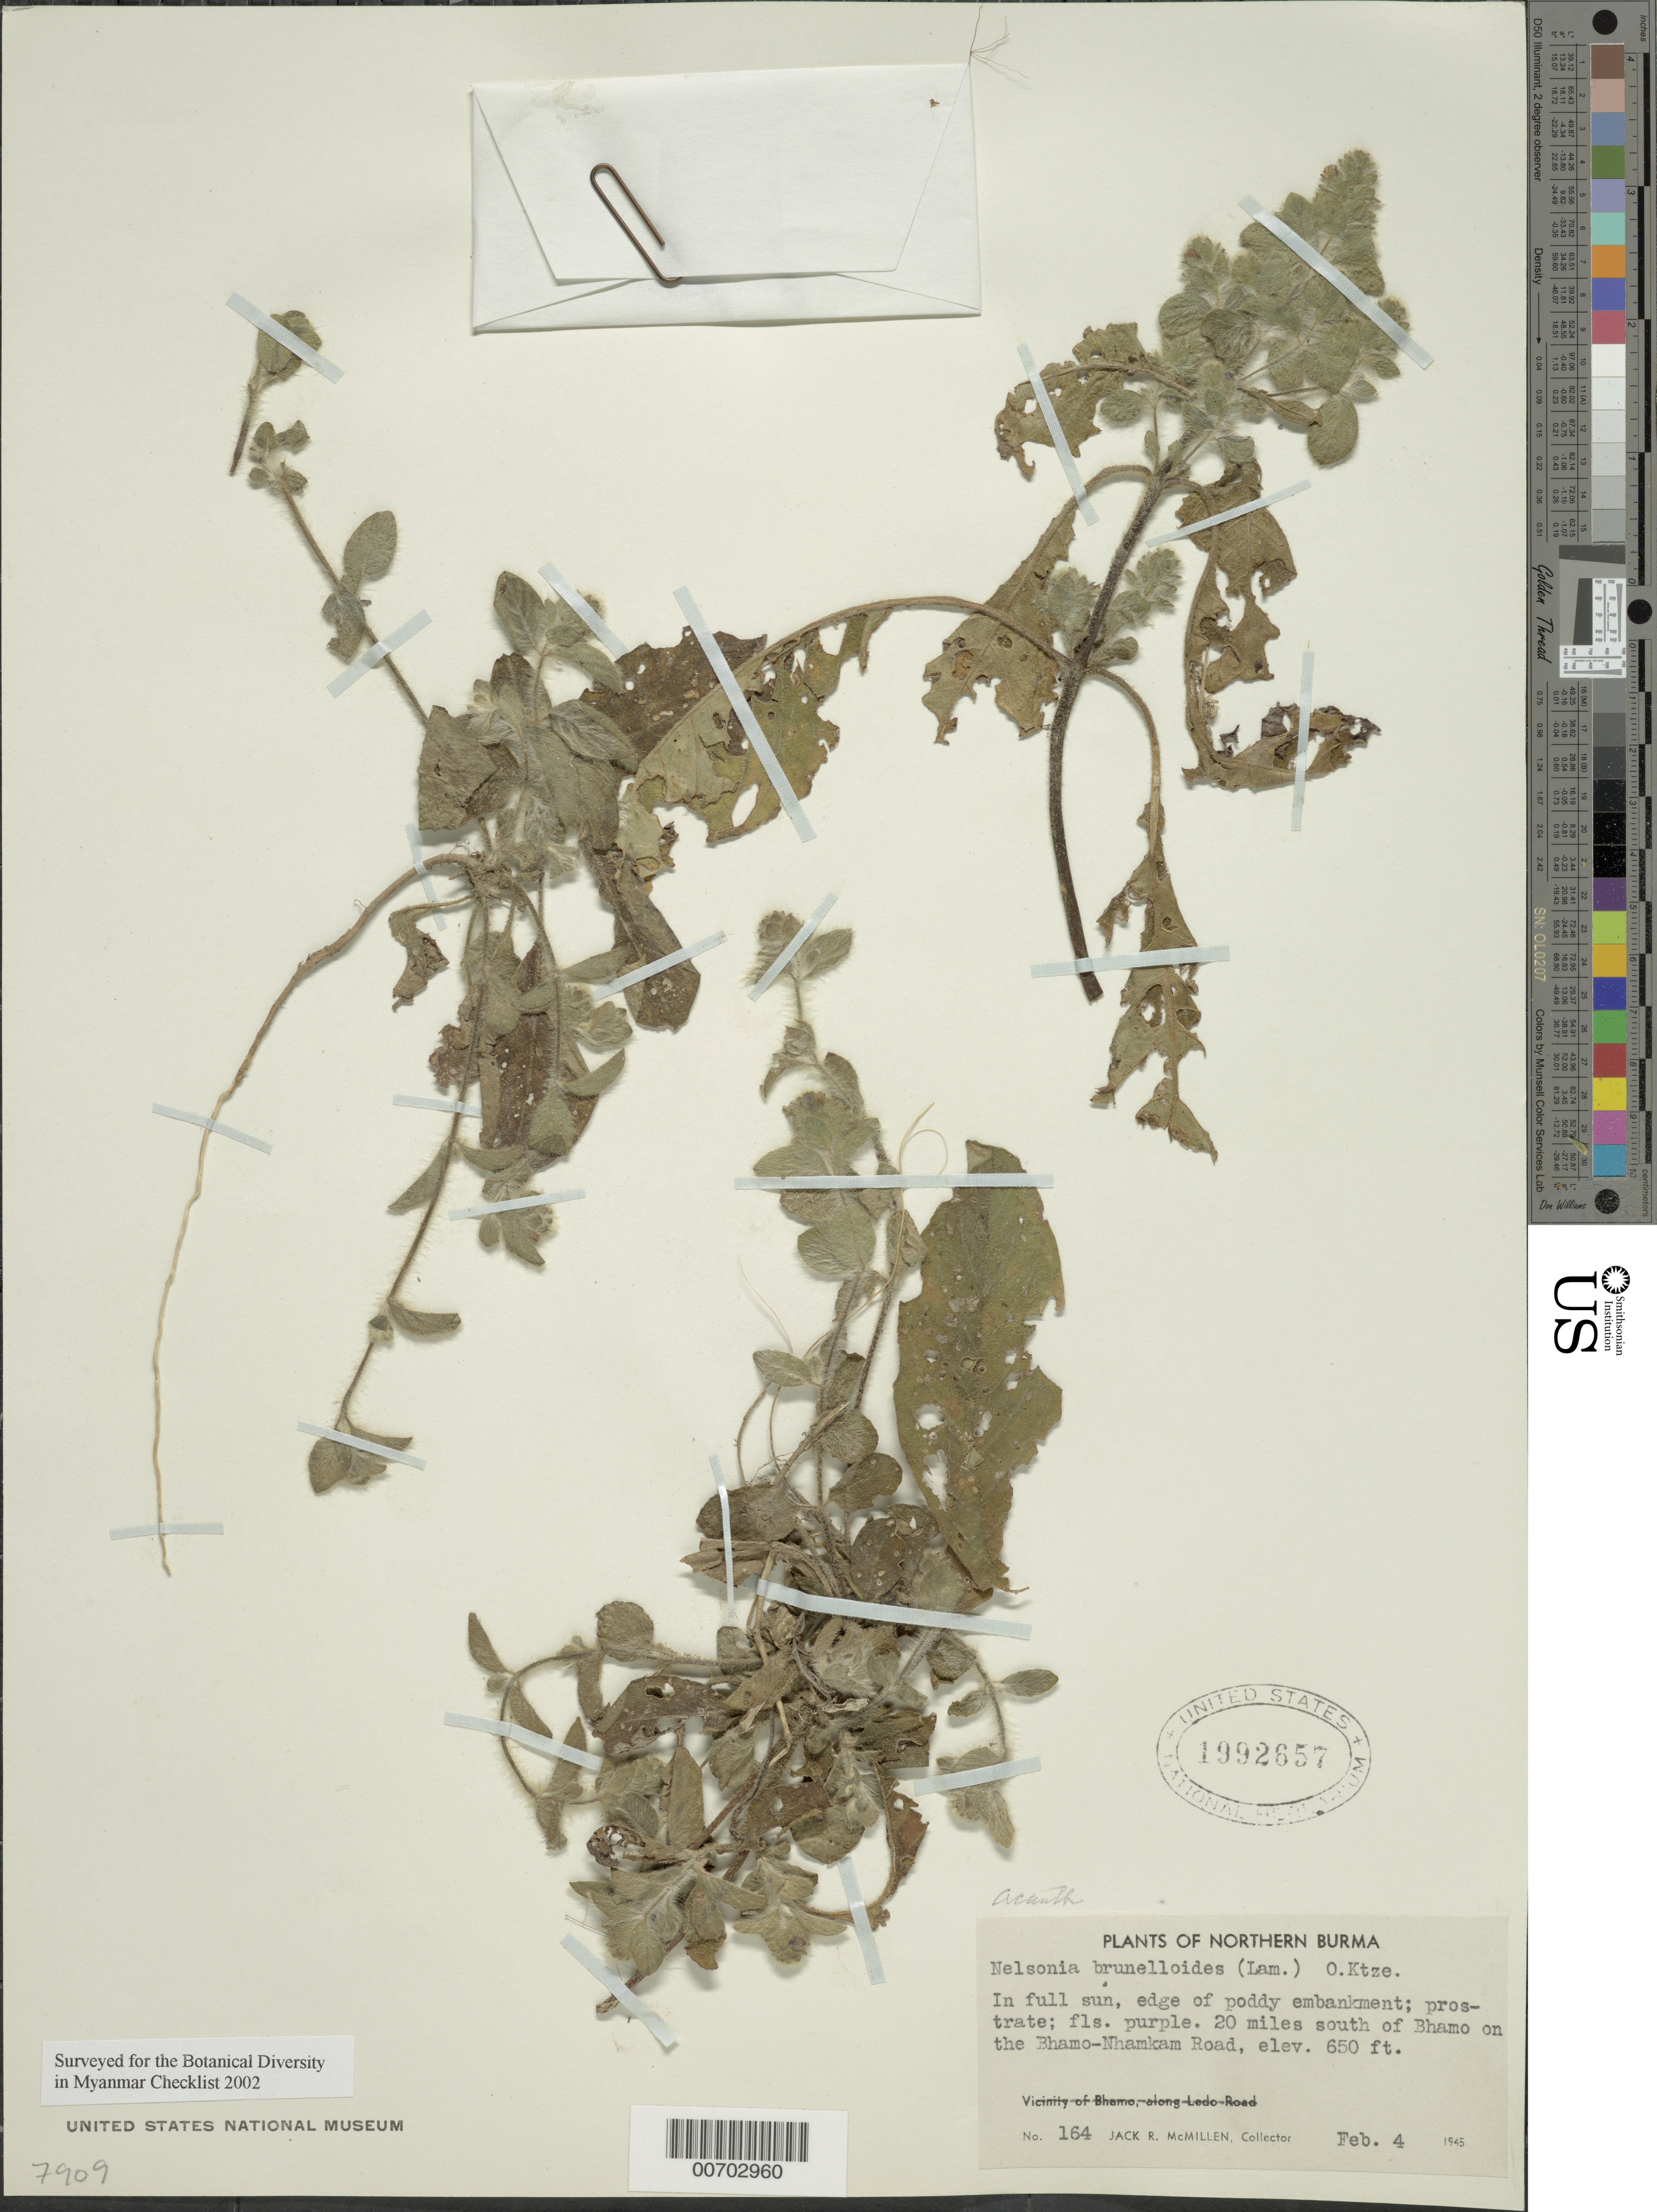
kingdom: Plantae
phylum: Tracheophyta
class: Magnoliopsida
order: Lamiales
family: Acanthaceae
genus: Nelsonia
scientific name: Nelsonia brunelloides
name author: (Lam.) Kuntze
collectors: J. McMillen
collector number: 164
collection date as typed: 04 Feb 1945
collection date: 1945-02-04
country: Myanmar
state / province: Kachin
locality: Bhamo, 20 mi. S on Bhamo-Nhamkam Road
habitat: Full sun, edge of paddy embankment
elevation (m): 198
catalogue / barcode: US 1992657